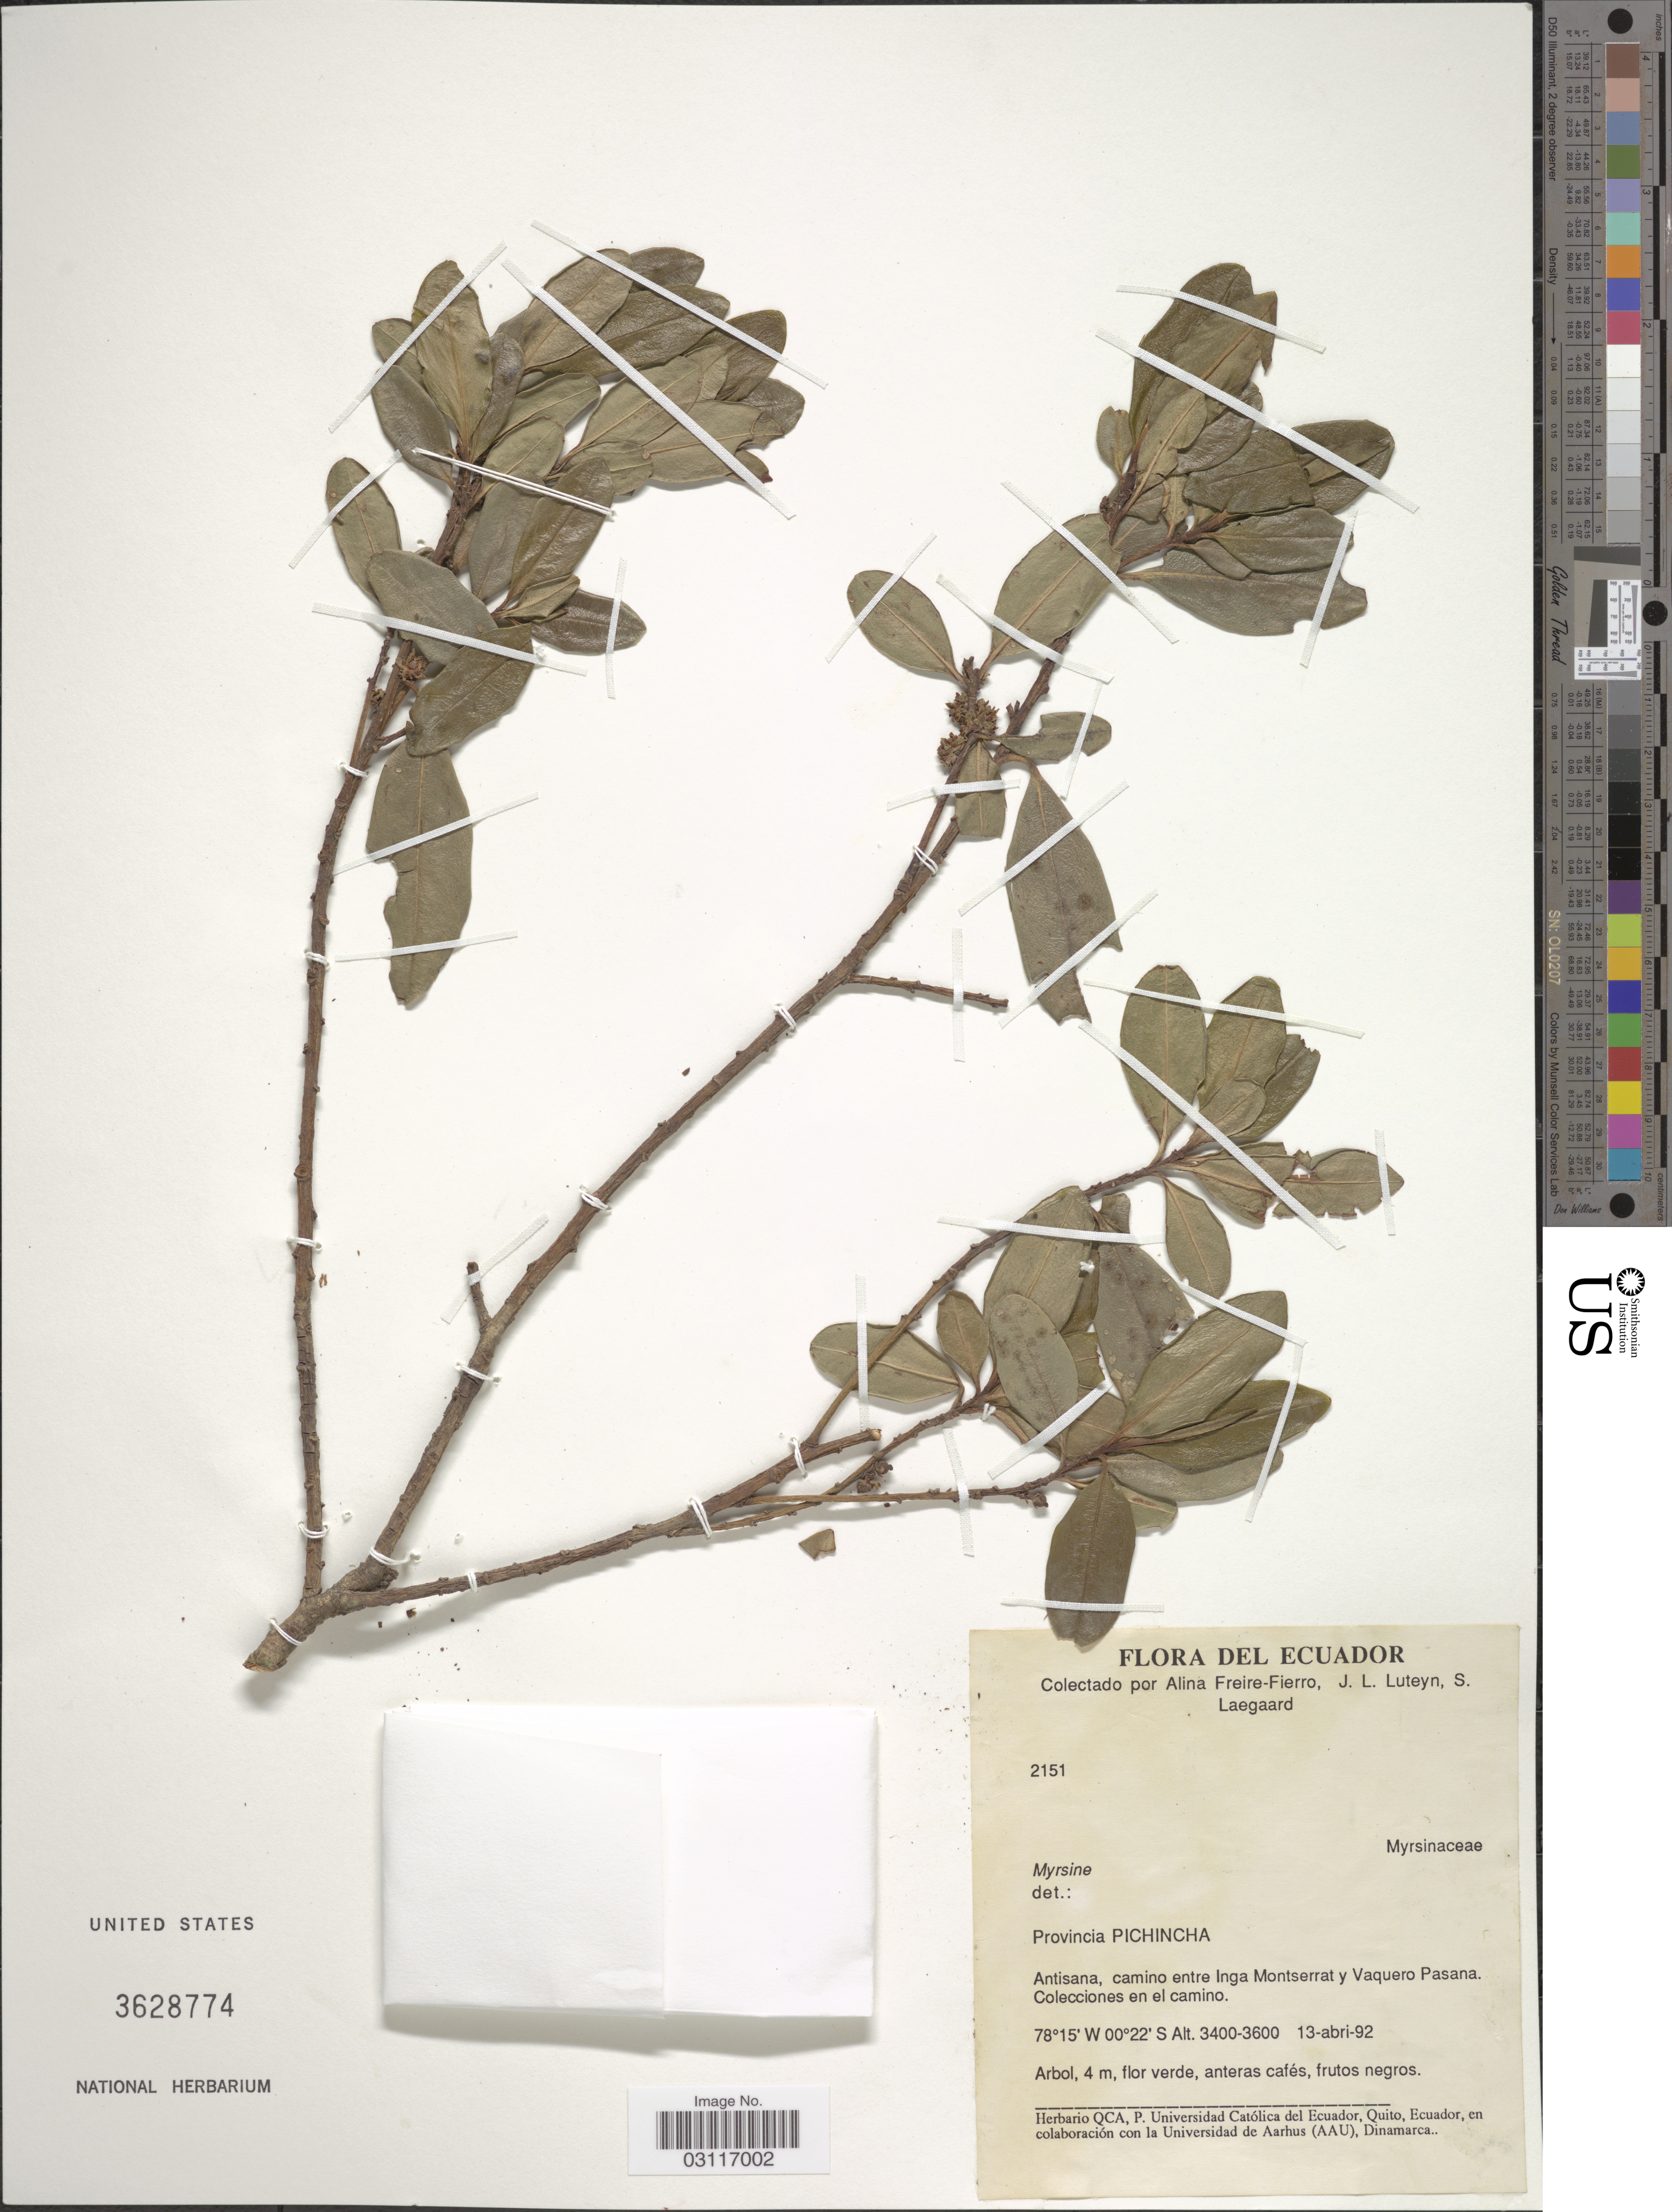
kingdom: Plantae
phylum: Tracheophyta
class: Magnoliopsida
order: Ericales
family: Primulaceae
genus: Myrsine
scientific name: Myrsine sp.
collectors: A. Freire-Fierro, J. Luteyn & S. Lægaard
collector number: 2151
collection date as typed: Transcribed d/m/y: 13/4/92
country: Ecuador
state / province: Pichincha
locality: Antisana, camino entre Inga Montserrat y Vaquero Pasana.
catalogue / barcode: US 3628774